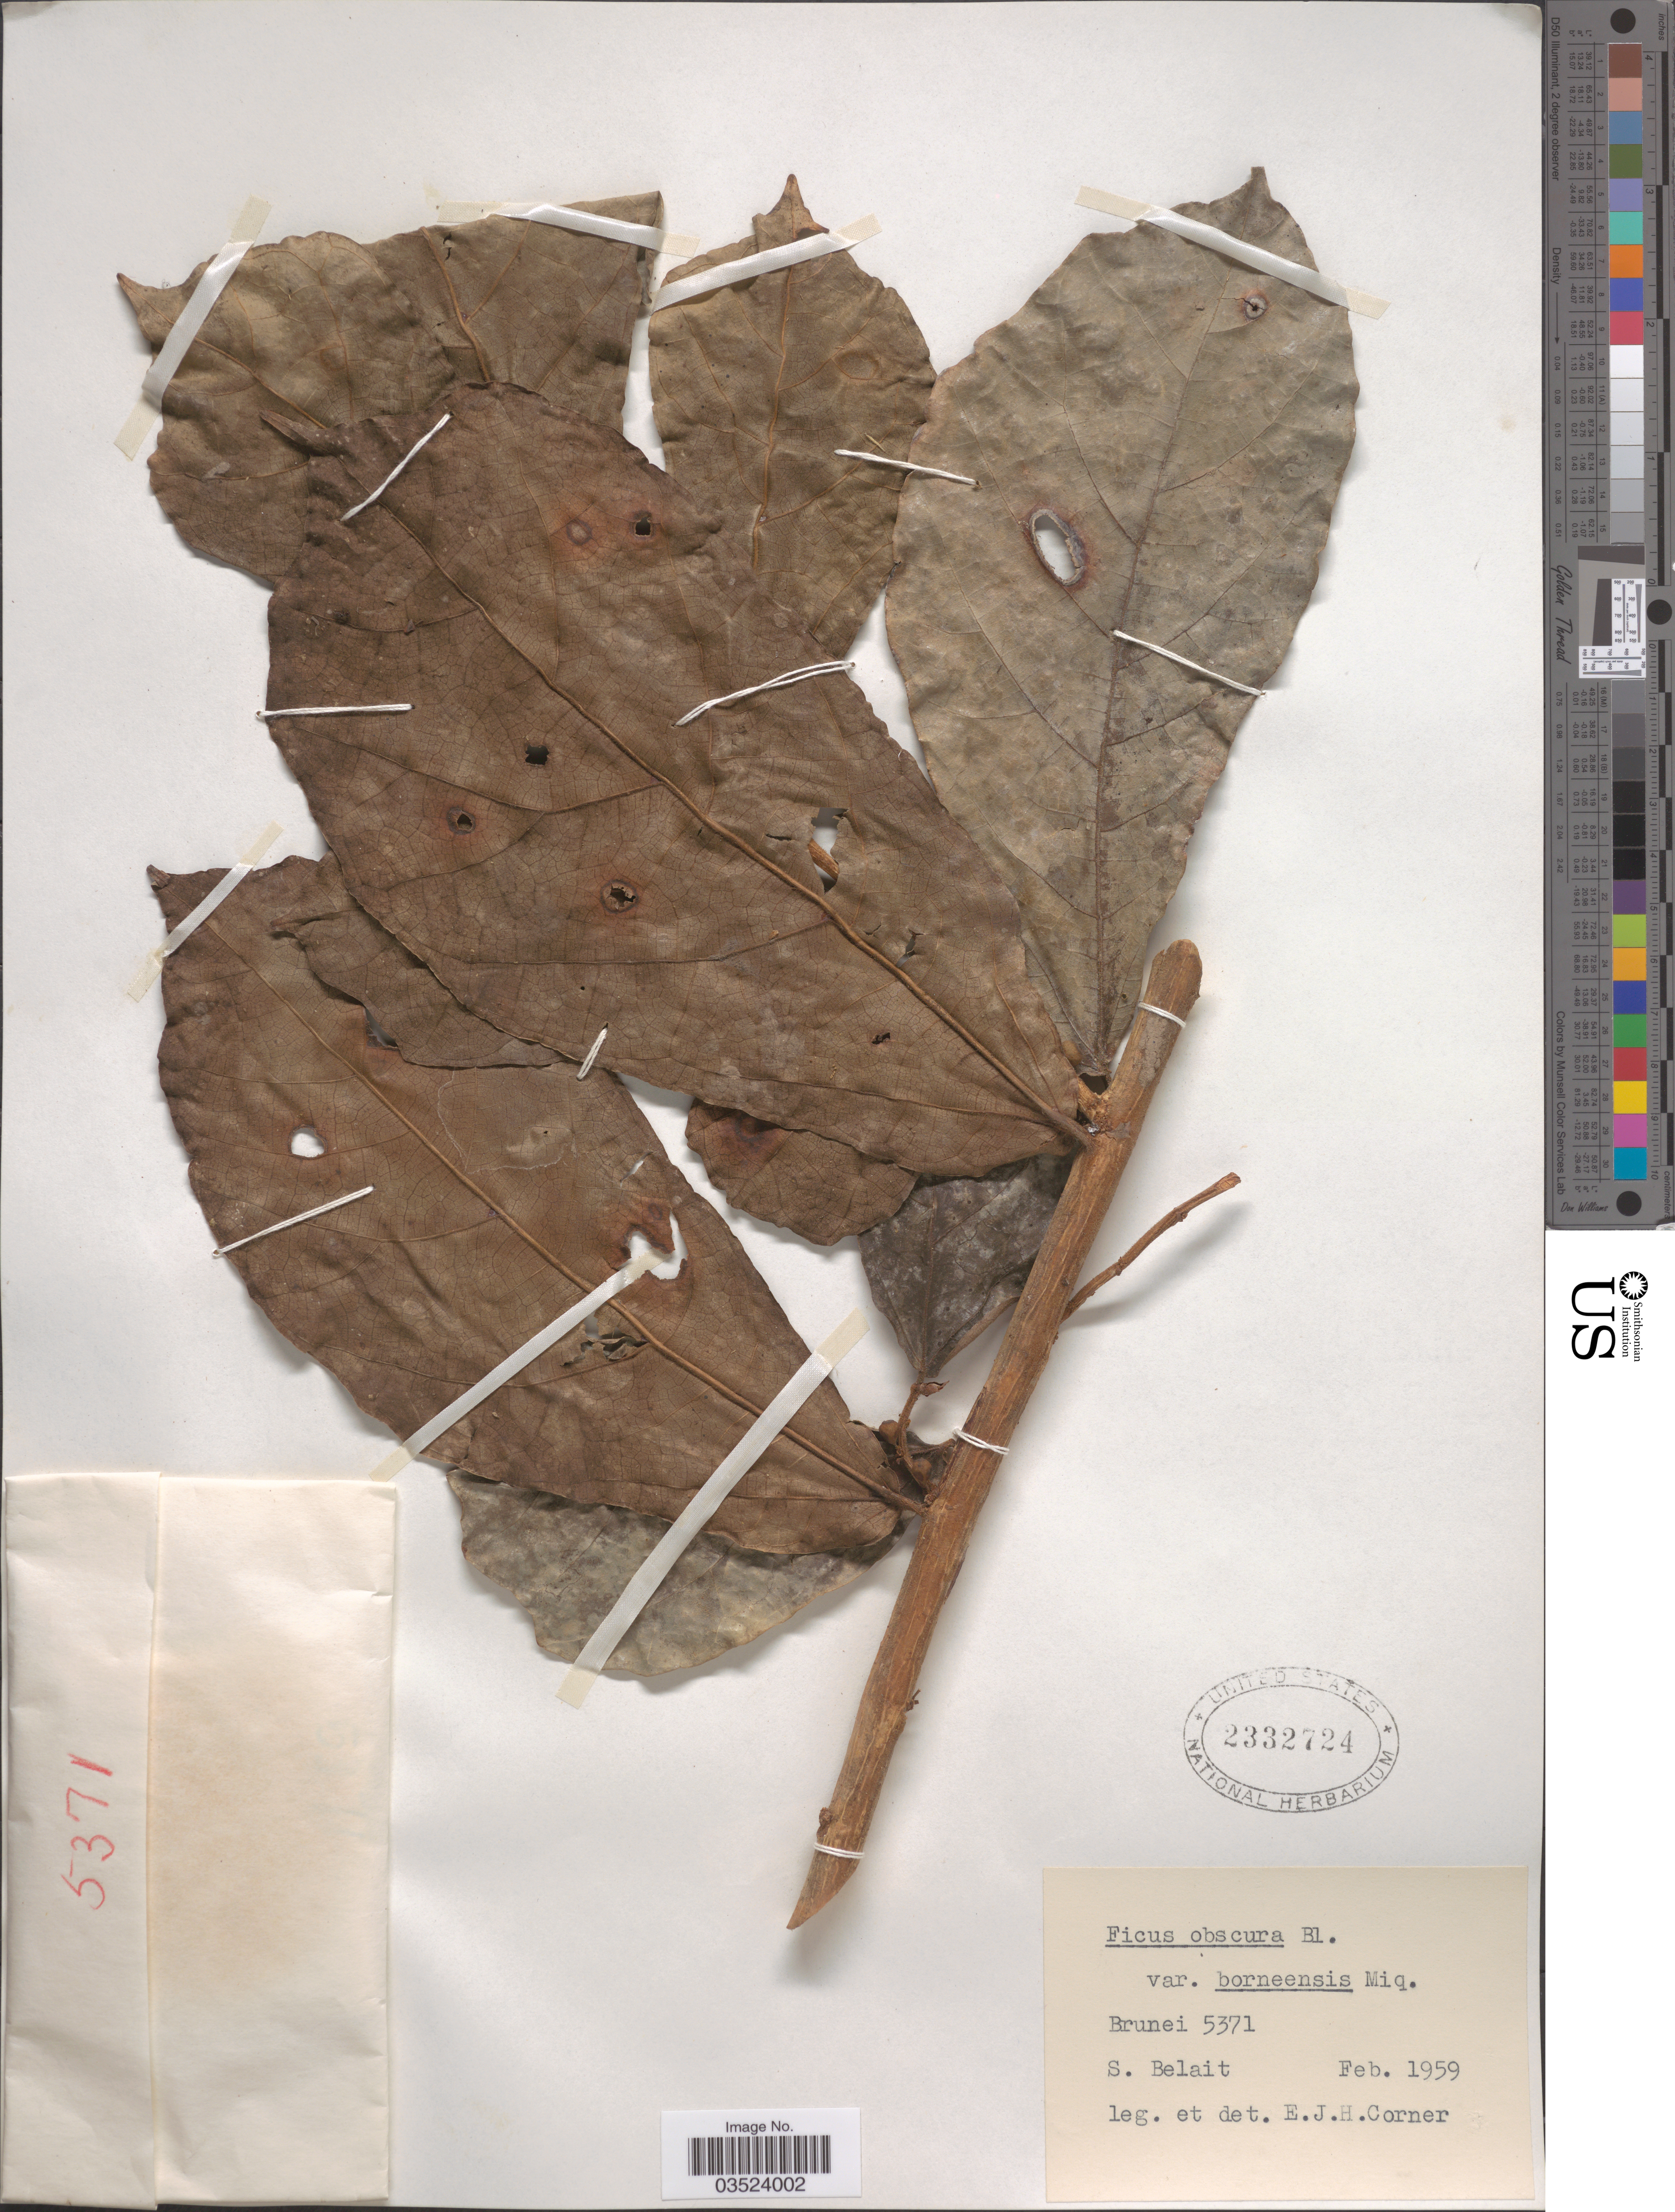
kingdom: Plantae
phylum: Tracheophyta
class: Magnoliopsida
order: Rosales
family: Moraceae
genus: Ficus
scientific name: Ficus obscura var. borneensis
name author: (Miq.) Corner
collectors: E. Corner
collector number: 5371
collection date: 1959-02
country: Brunei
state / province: Belait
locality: S. Belait.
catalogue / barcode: US 2332724